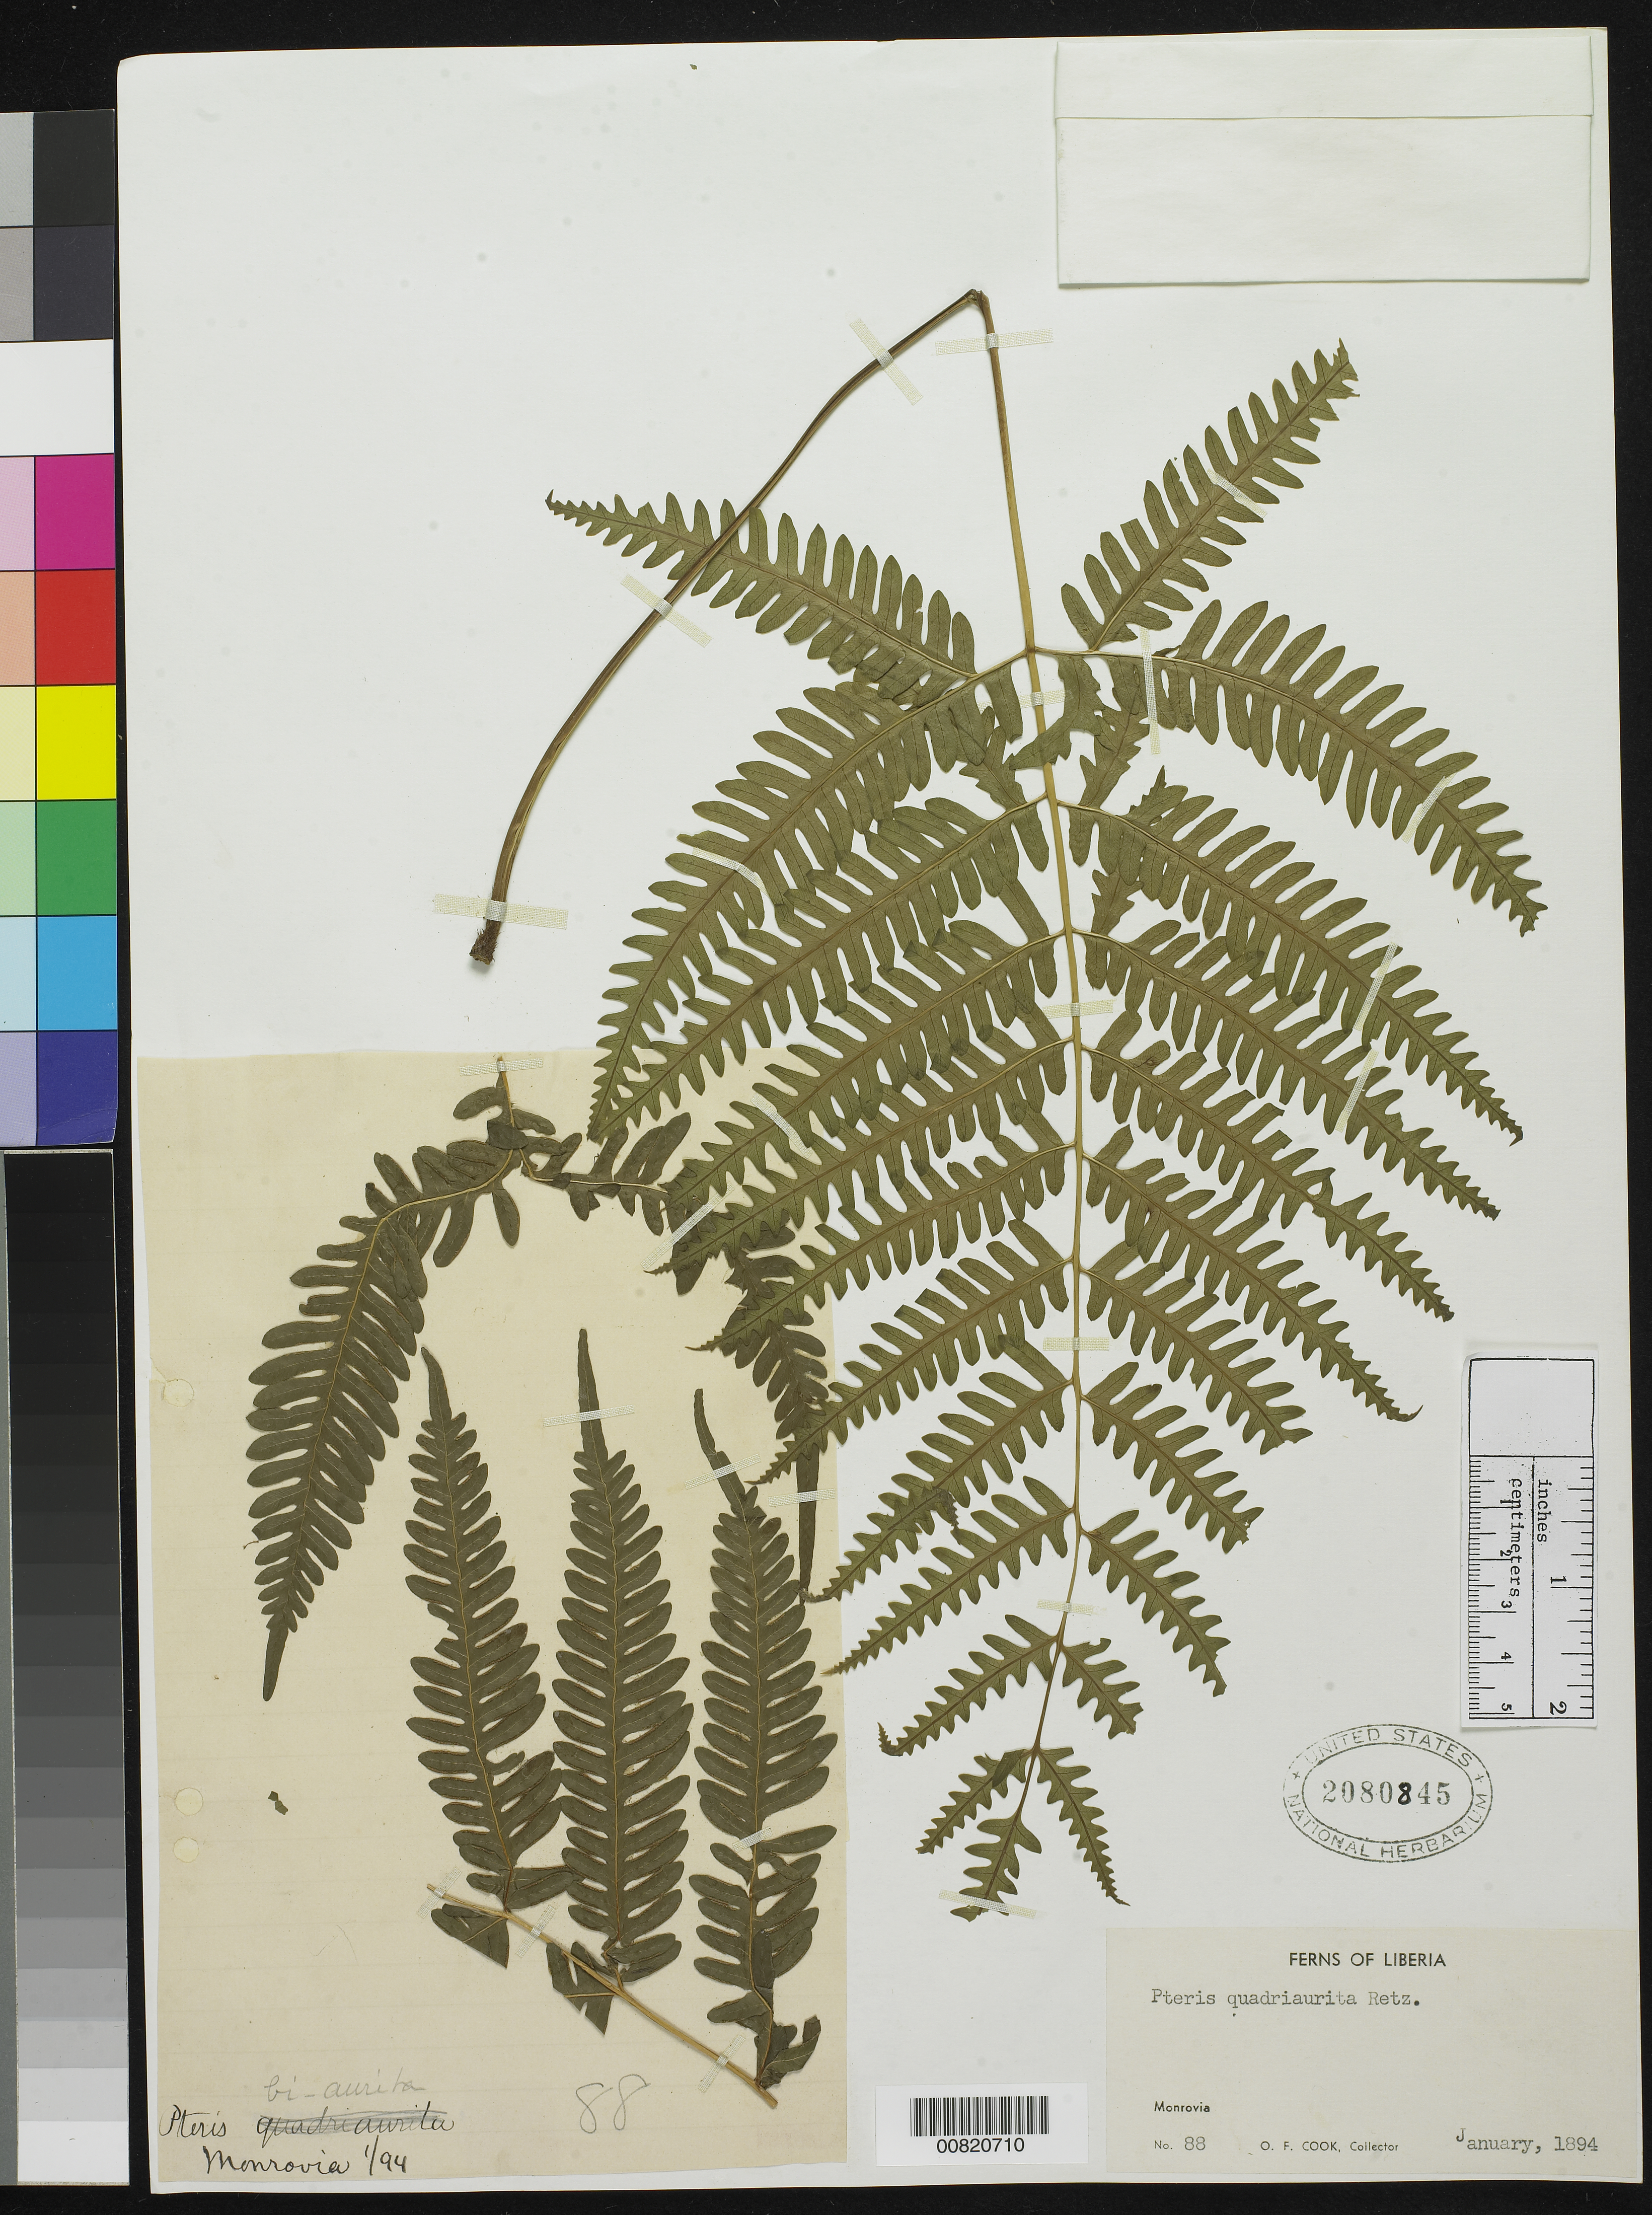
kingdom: Plantae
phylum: Tracheophyta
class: Polypodiopsida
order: Polypodiales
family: Pteridaceae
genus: Pteris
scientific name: Pteris quadriaurita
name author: Retz.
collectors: O. F. Cook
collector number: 88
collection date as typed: Jan 1894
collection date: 1894-01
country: Liberia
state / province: Montserrado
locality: Monrovia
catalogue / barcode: US 2080845